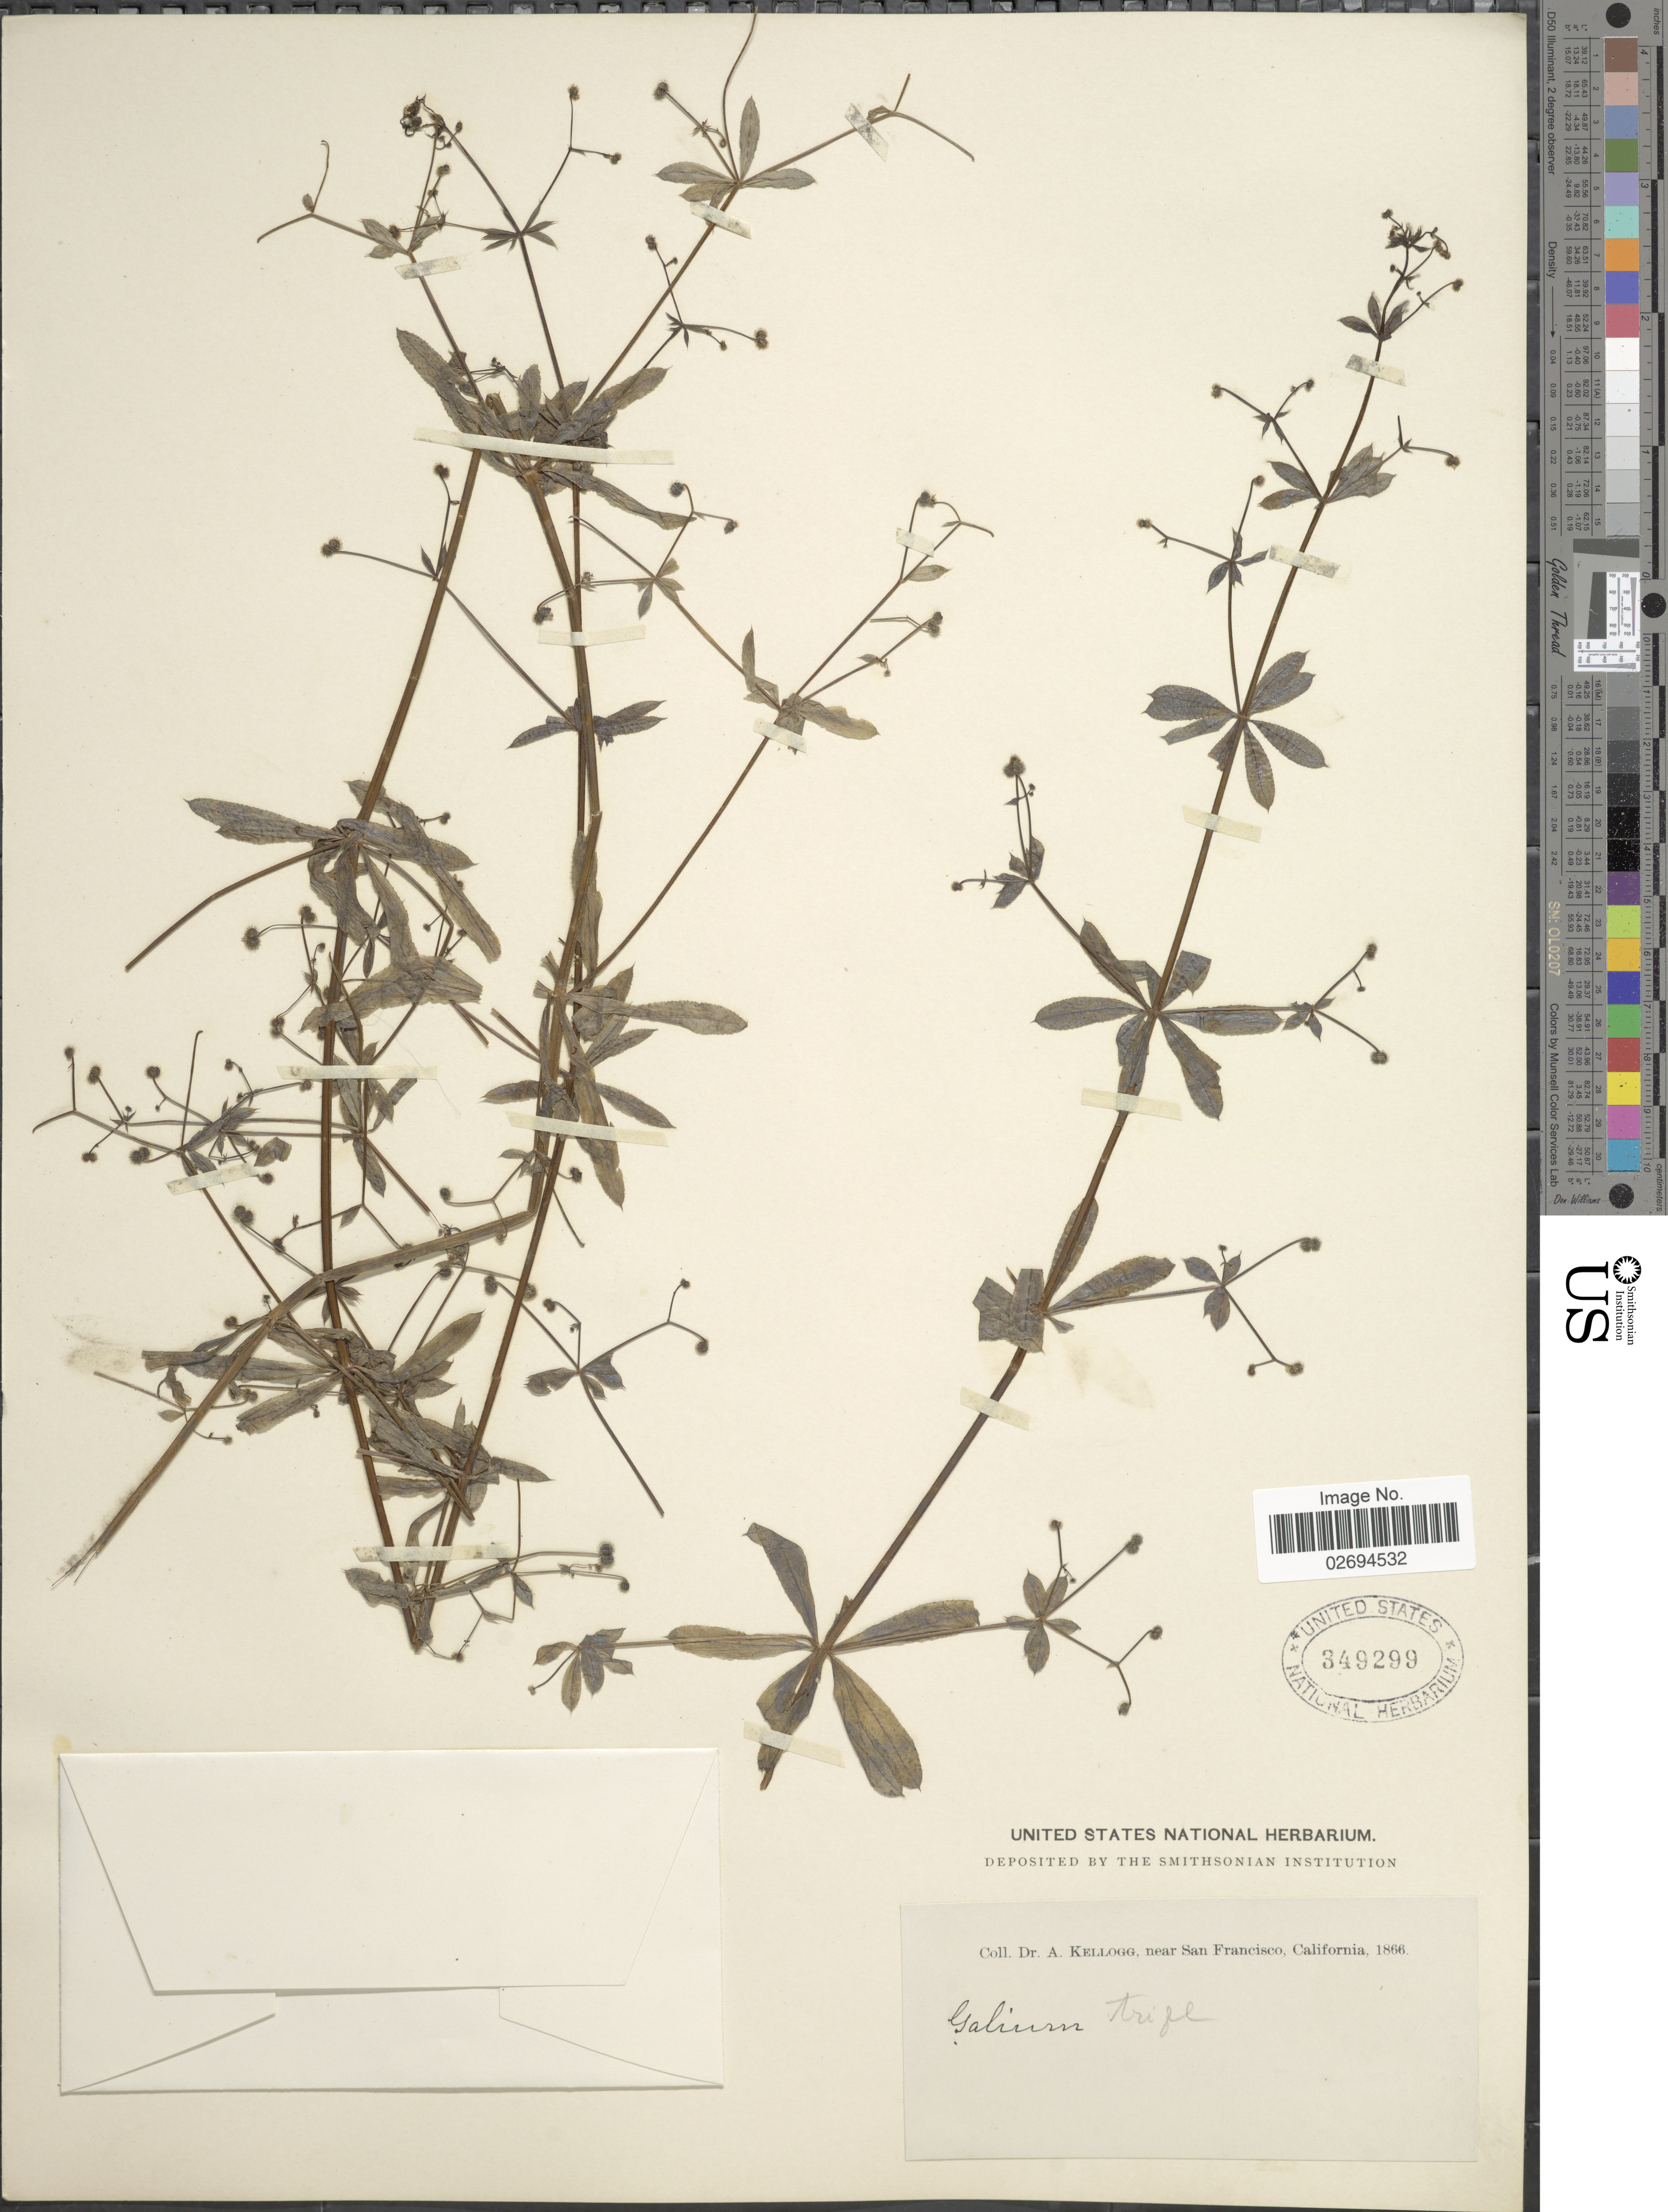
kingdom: Plantae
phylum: Tracheophyta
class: Magnoliopsida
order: Gentianales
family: Rubiaceae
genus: Galium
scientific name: Galium triflorum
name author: Michx.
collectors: A. Kellogg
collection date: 1866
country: United States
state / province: California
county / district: San Francisco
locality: Near San Francisco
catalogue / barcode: US 349299